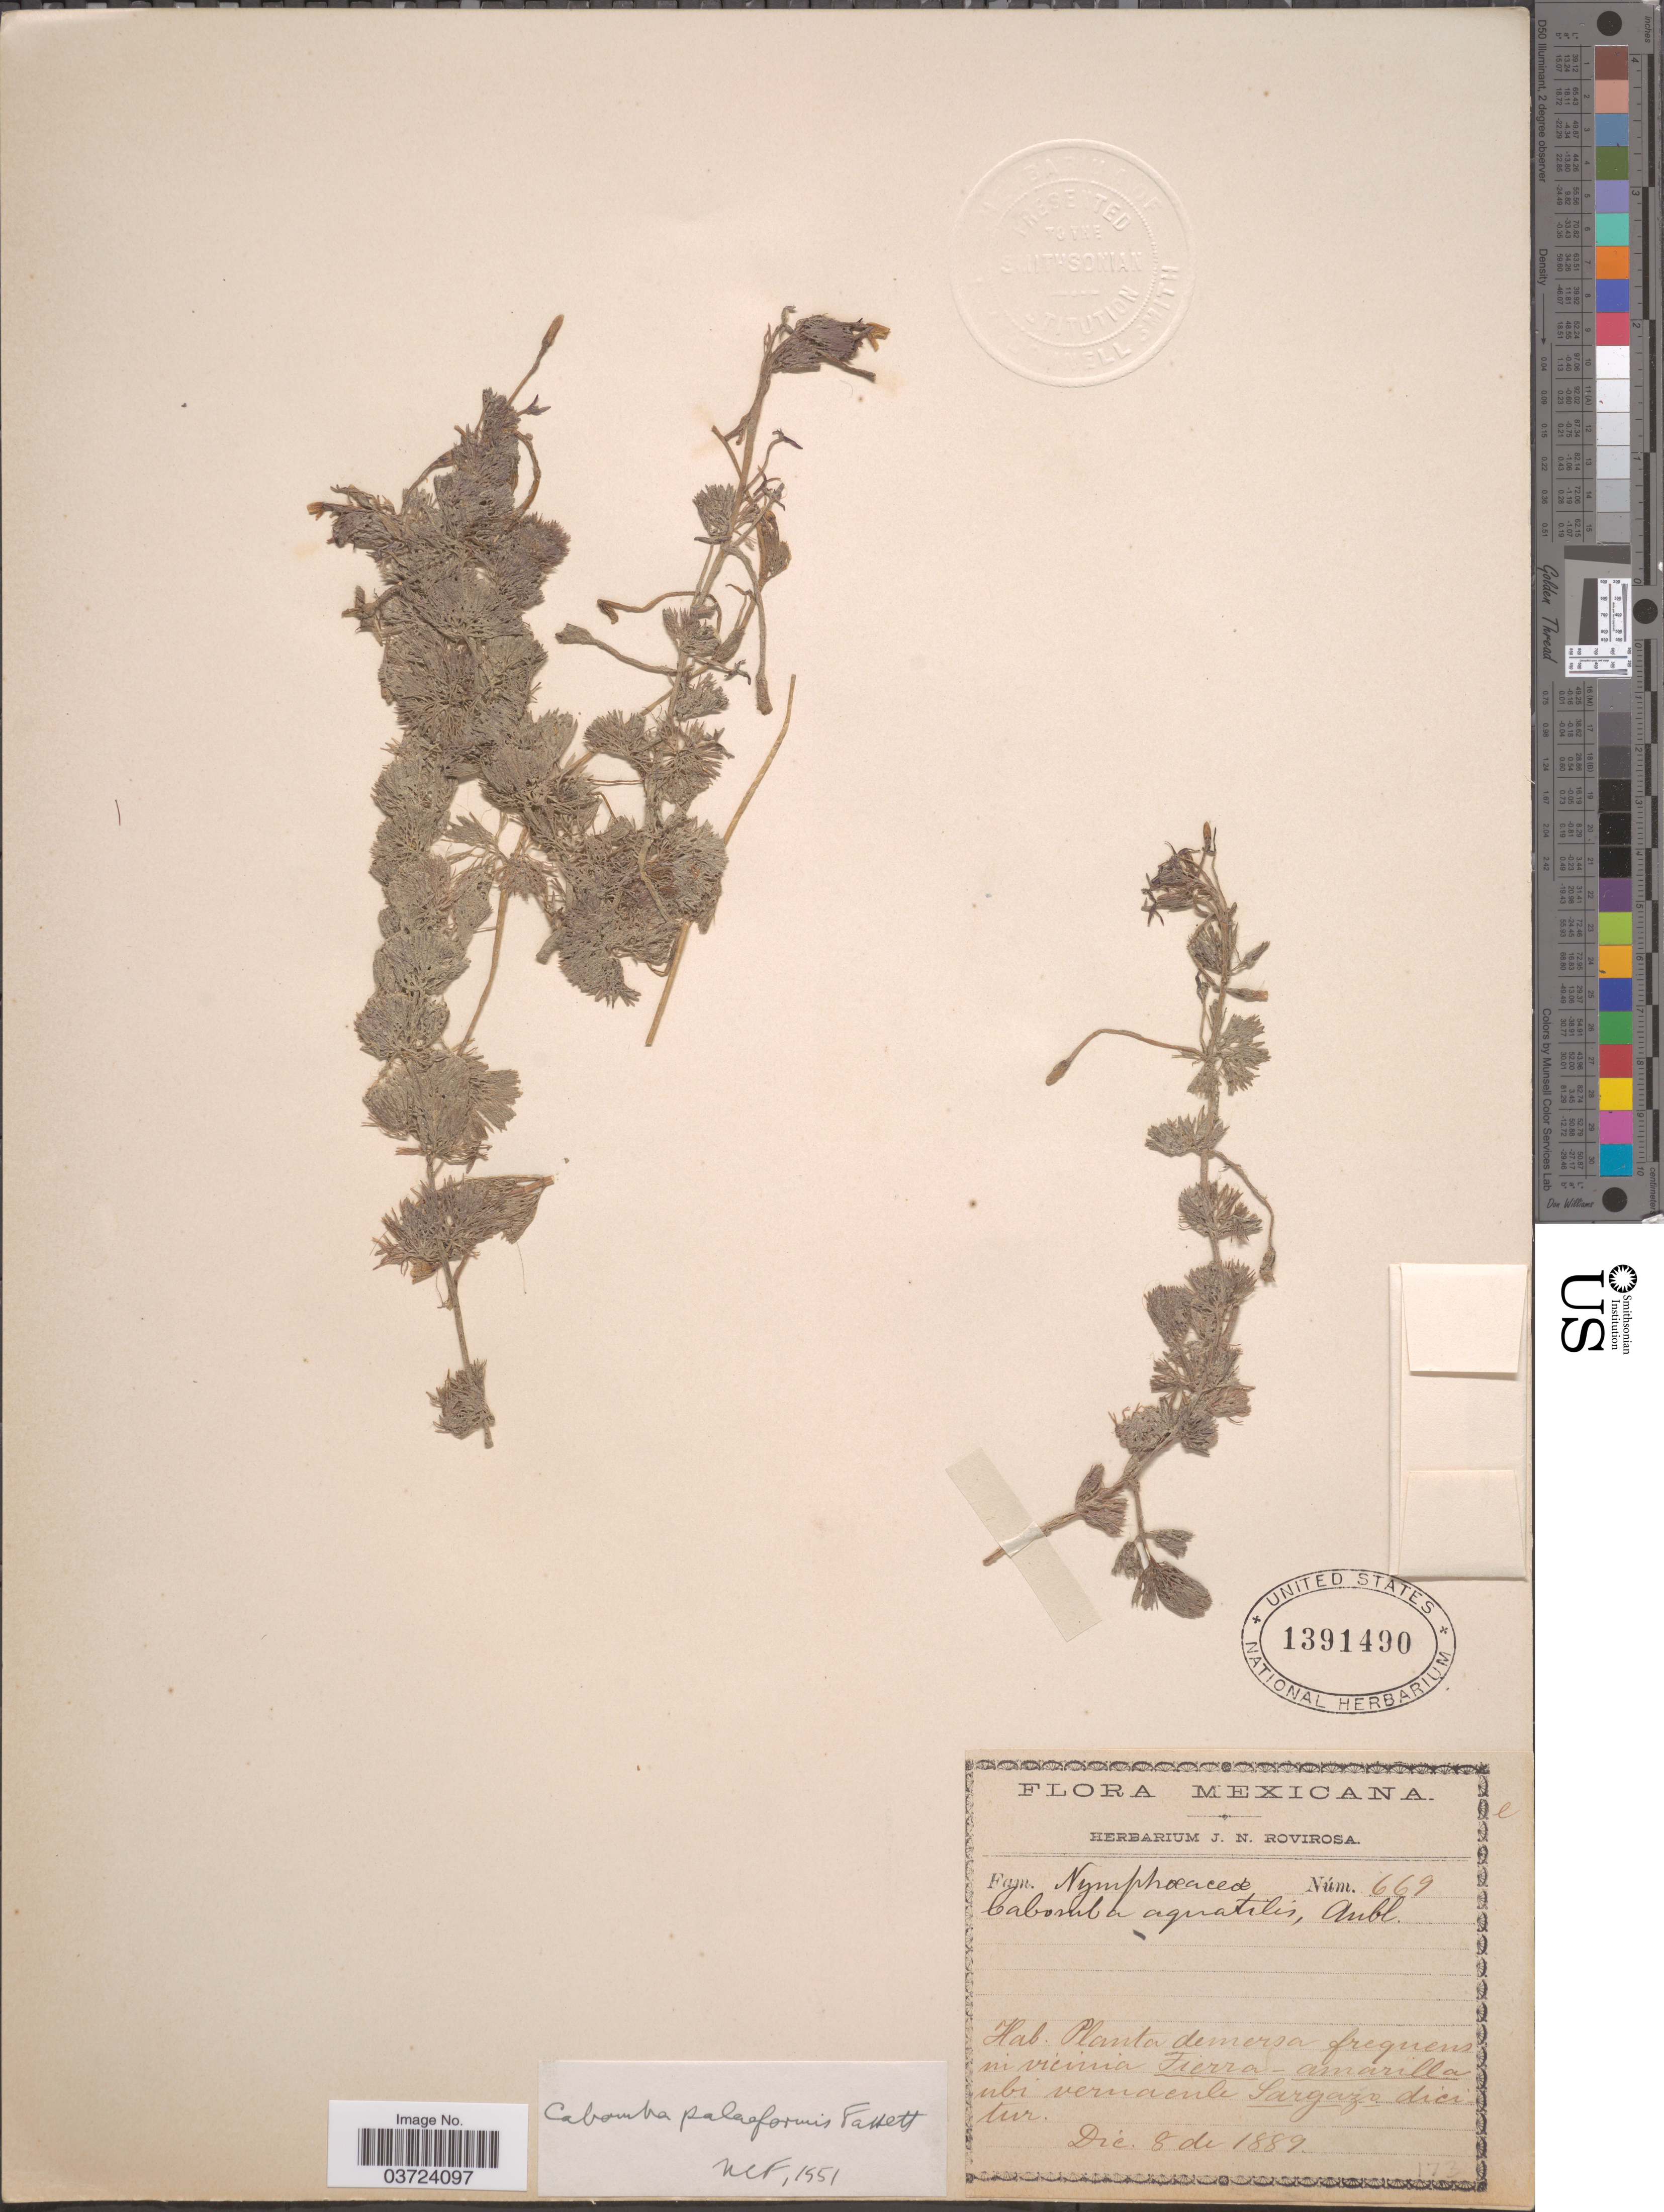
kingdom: Plantae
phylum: Tracheophyta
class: Magnoliopsida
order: Nymphaeales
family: Cabombaceae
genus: Cabomba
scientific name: Cabomba palaeformis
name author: Fassett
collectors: ex herb. J. N. Rovirosa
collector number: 669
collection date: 1889-12-08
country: Mexico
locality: Planta demersa frequens in vicinia Tierra-amarilla ubi vernacule Sargazo dicitur.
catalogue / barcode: US 1391490